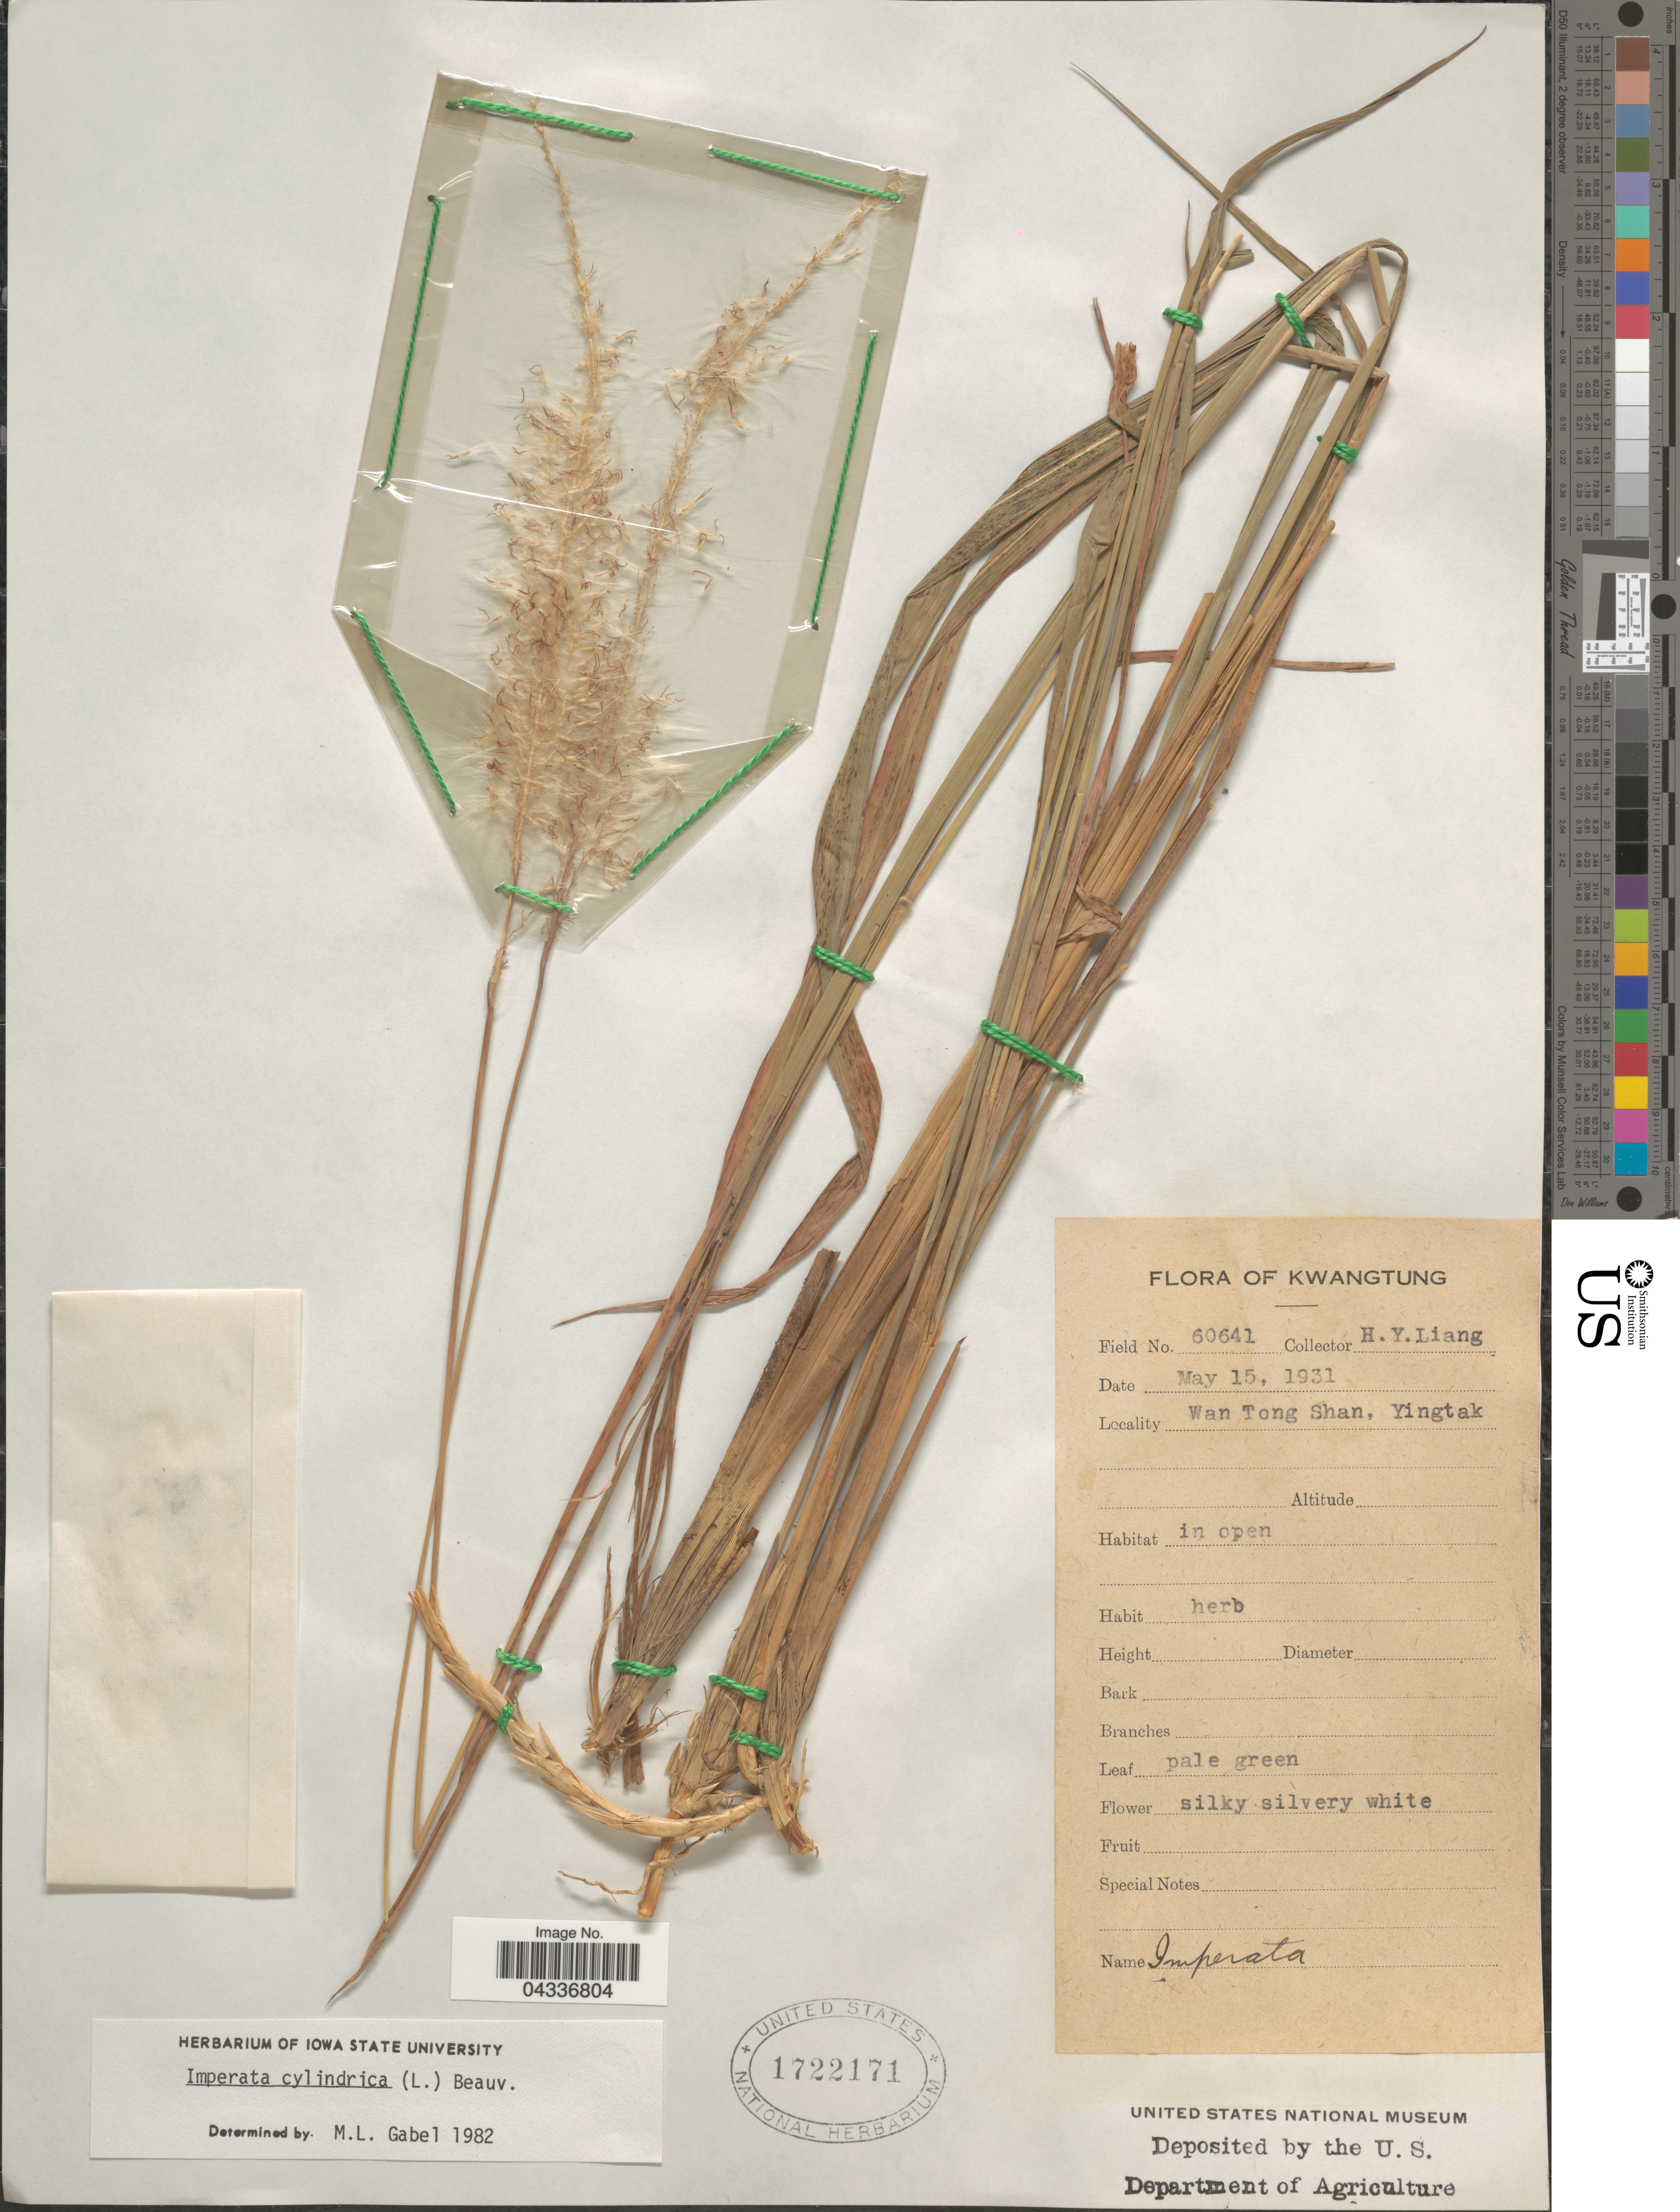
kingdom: Plantae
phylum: Tracheophyta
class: Liliopsida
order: Poales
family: Poaceae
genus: Imperata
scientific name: Imperata cylindrica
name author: (L.) P. Beauv.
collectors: H. Y. Liang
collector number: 60641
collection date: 1931-05-15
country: China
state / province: Guangdong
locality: Kwangtung. Wan Tong Shan, Yingtak.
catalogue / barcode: US 1722171